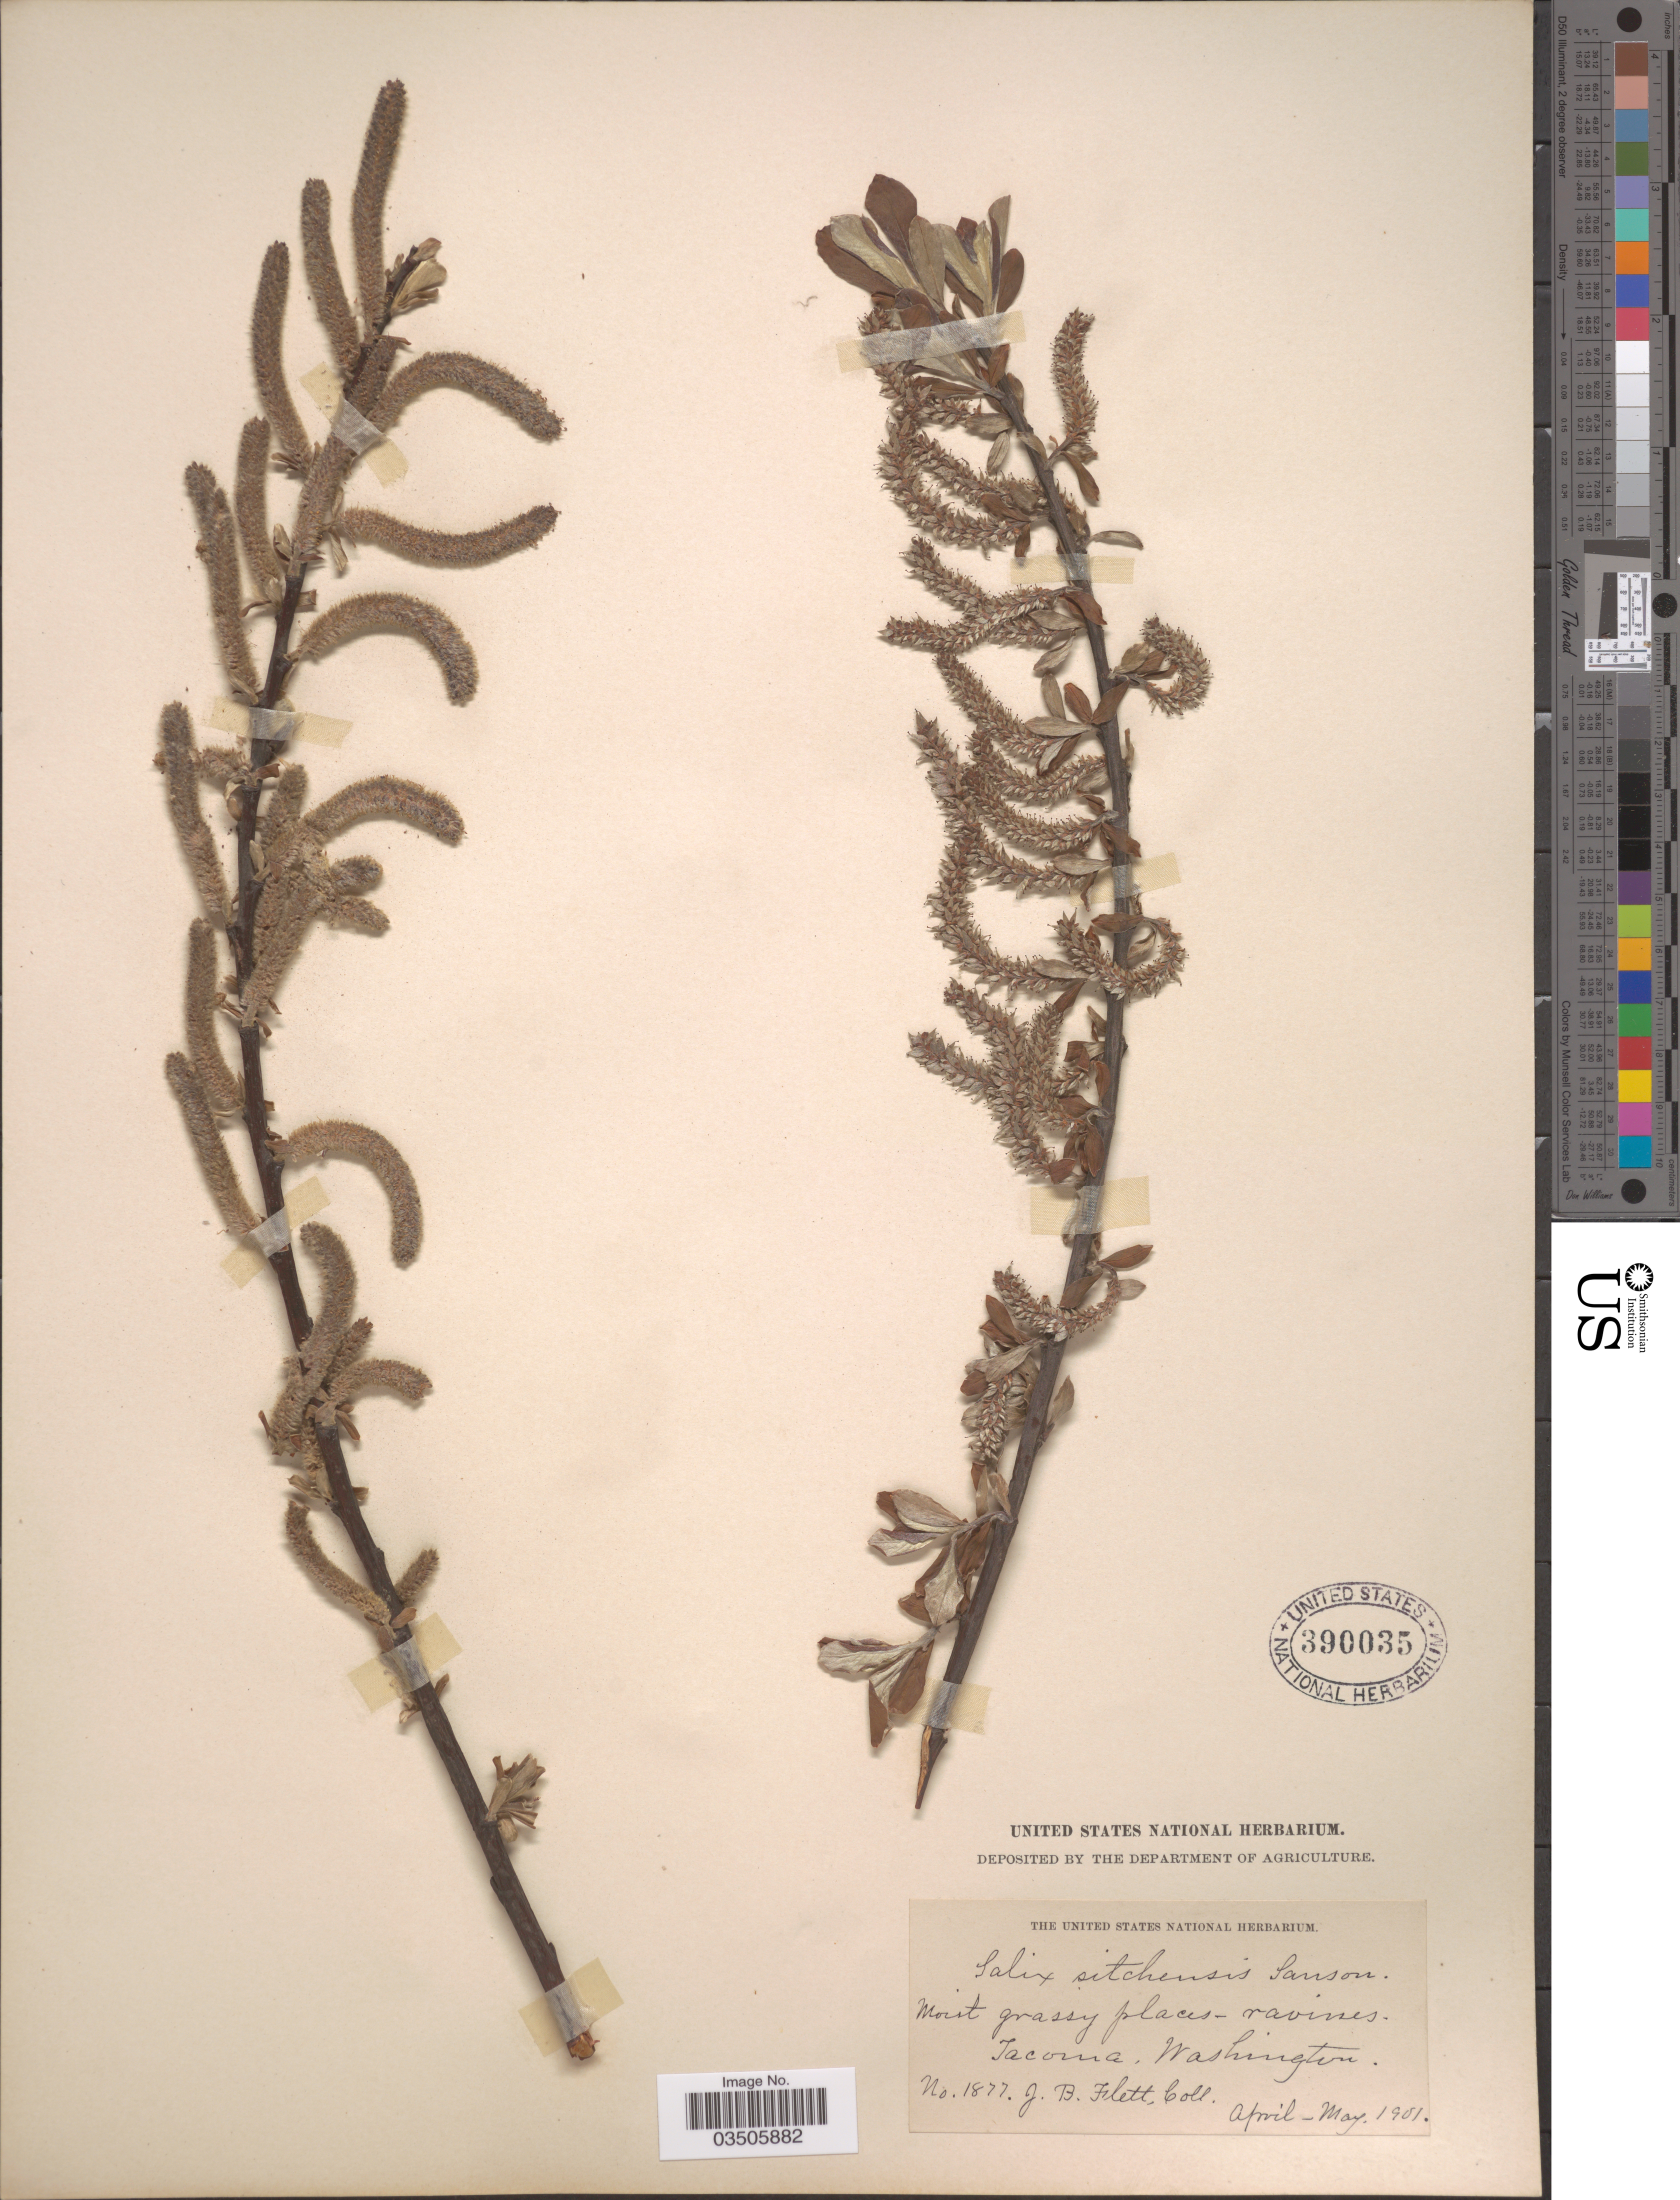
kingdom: Plantae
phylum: Tracheophyta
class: Magnoliopsida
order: Malpighiales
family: Salicaceae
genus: Salix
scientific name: Salix sitchensis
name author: Sanson ex Bong.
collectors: J. Flett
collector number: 1877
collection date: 1901-04/1901-05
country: United States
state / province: Washington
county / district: Pierce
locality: Tacoma.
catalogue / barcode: US 390035